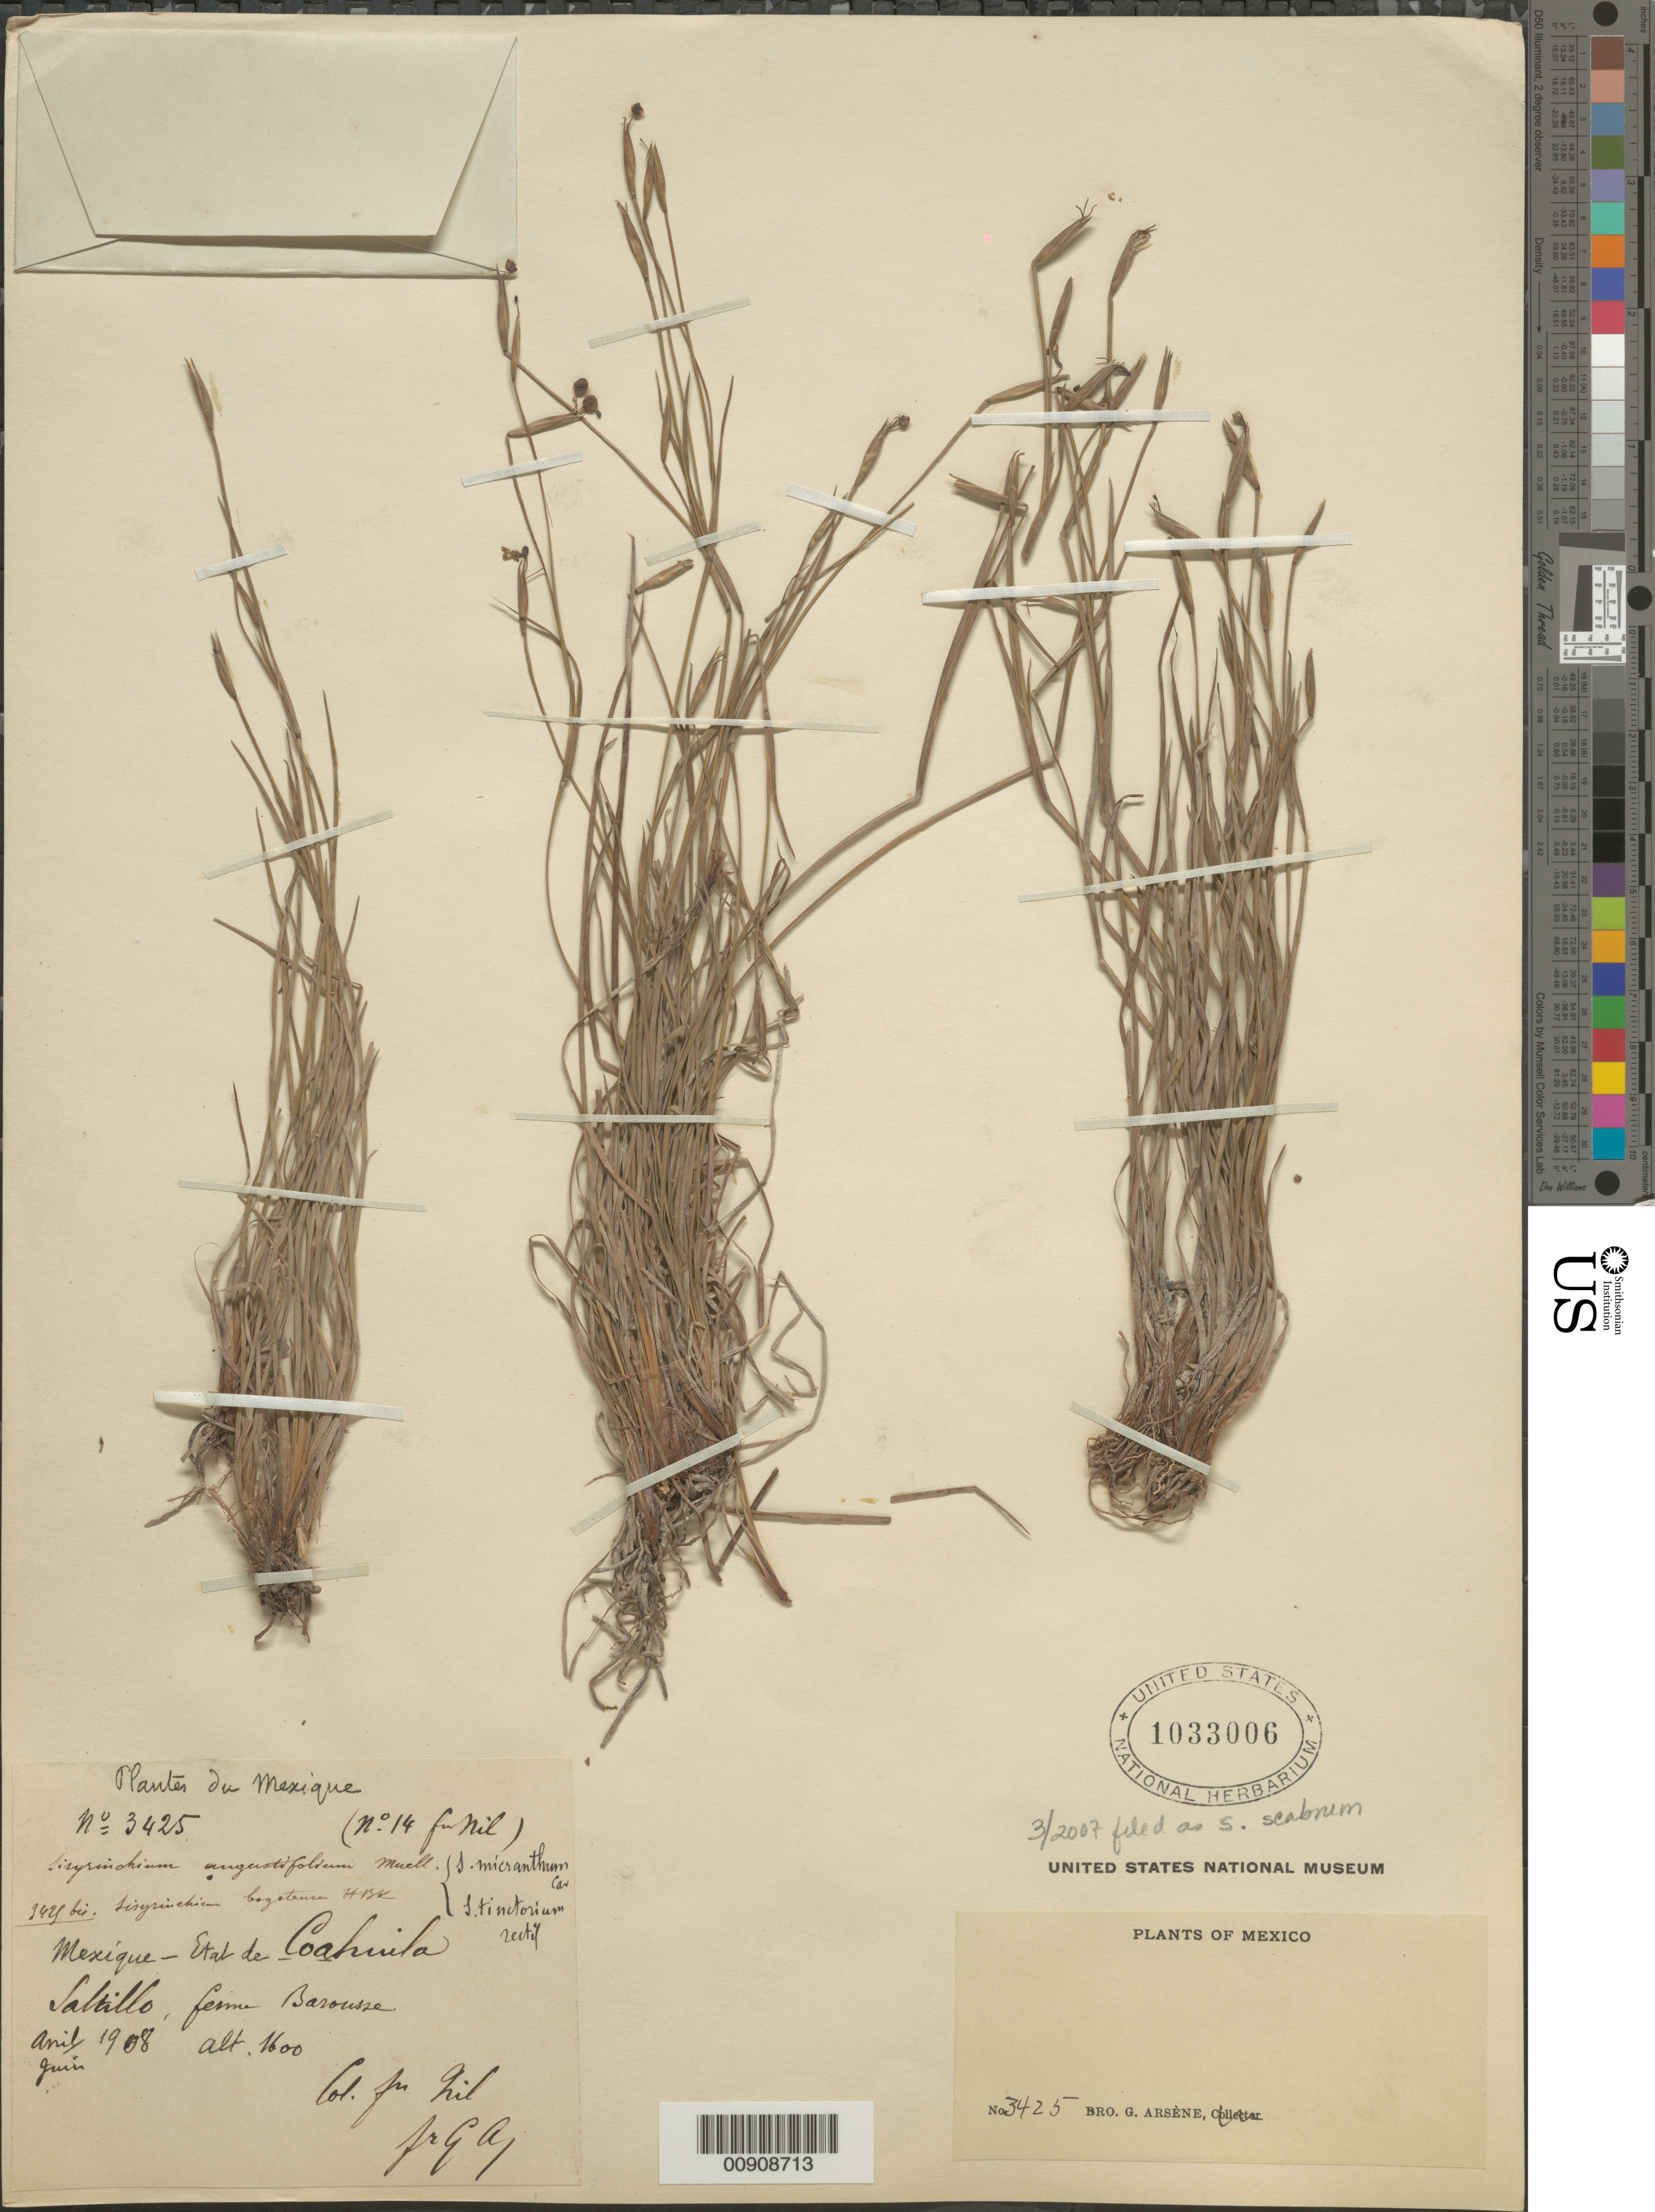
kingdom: Plantae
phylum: Tracheophyta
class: Liliopsida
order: Asparagales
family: Iridaceae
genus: Sisyrinchium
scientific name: Sisyrinchium scabrum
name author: Schltdl. & Cham.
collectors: Bro. Nil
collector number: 14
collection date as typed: Apr 1908 to -- Jun 1908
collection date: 1908-04/1908-06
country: Mexico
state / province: Coahuila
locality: Etat de Coahuila, Saltillo, ferme Barousse.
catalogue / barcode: US 1033006